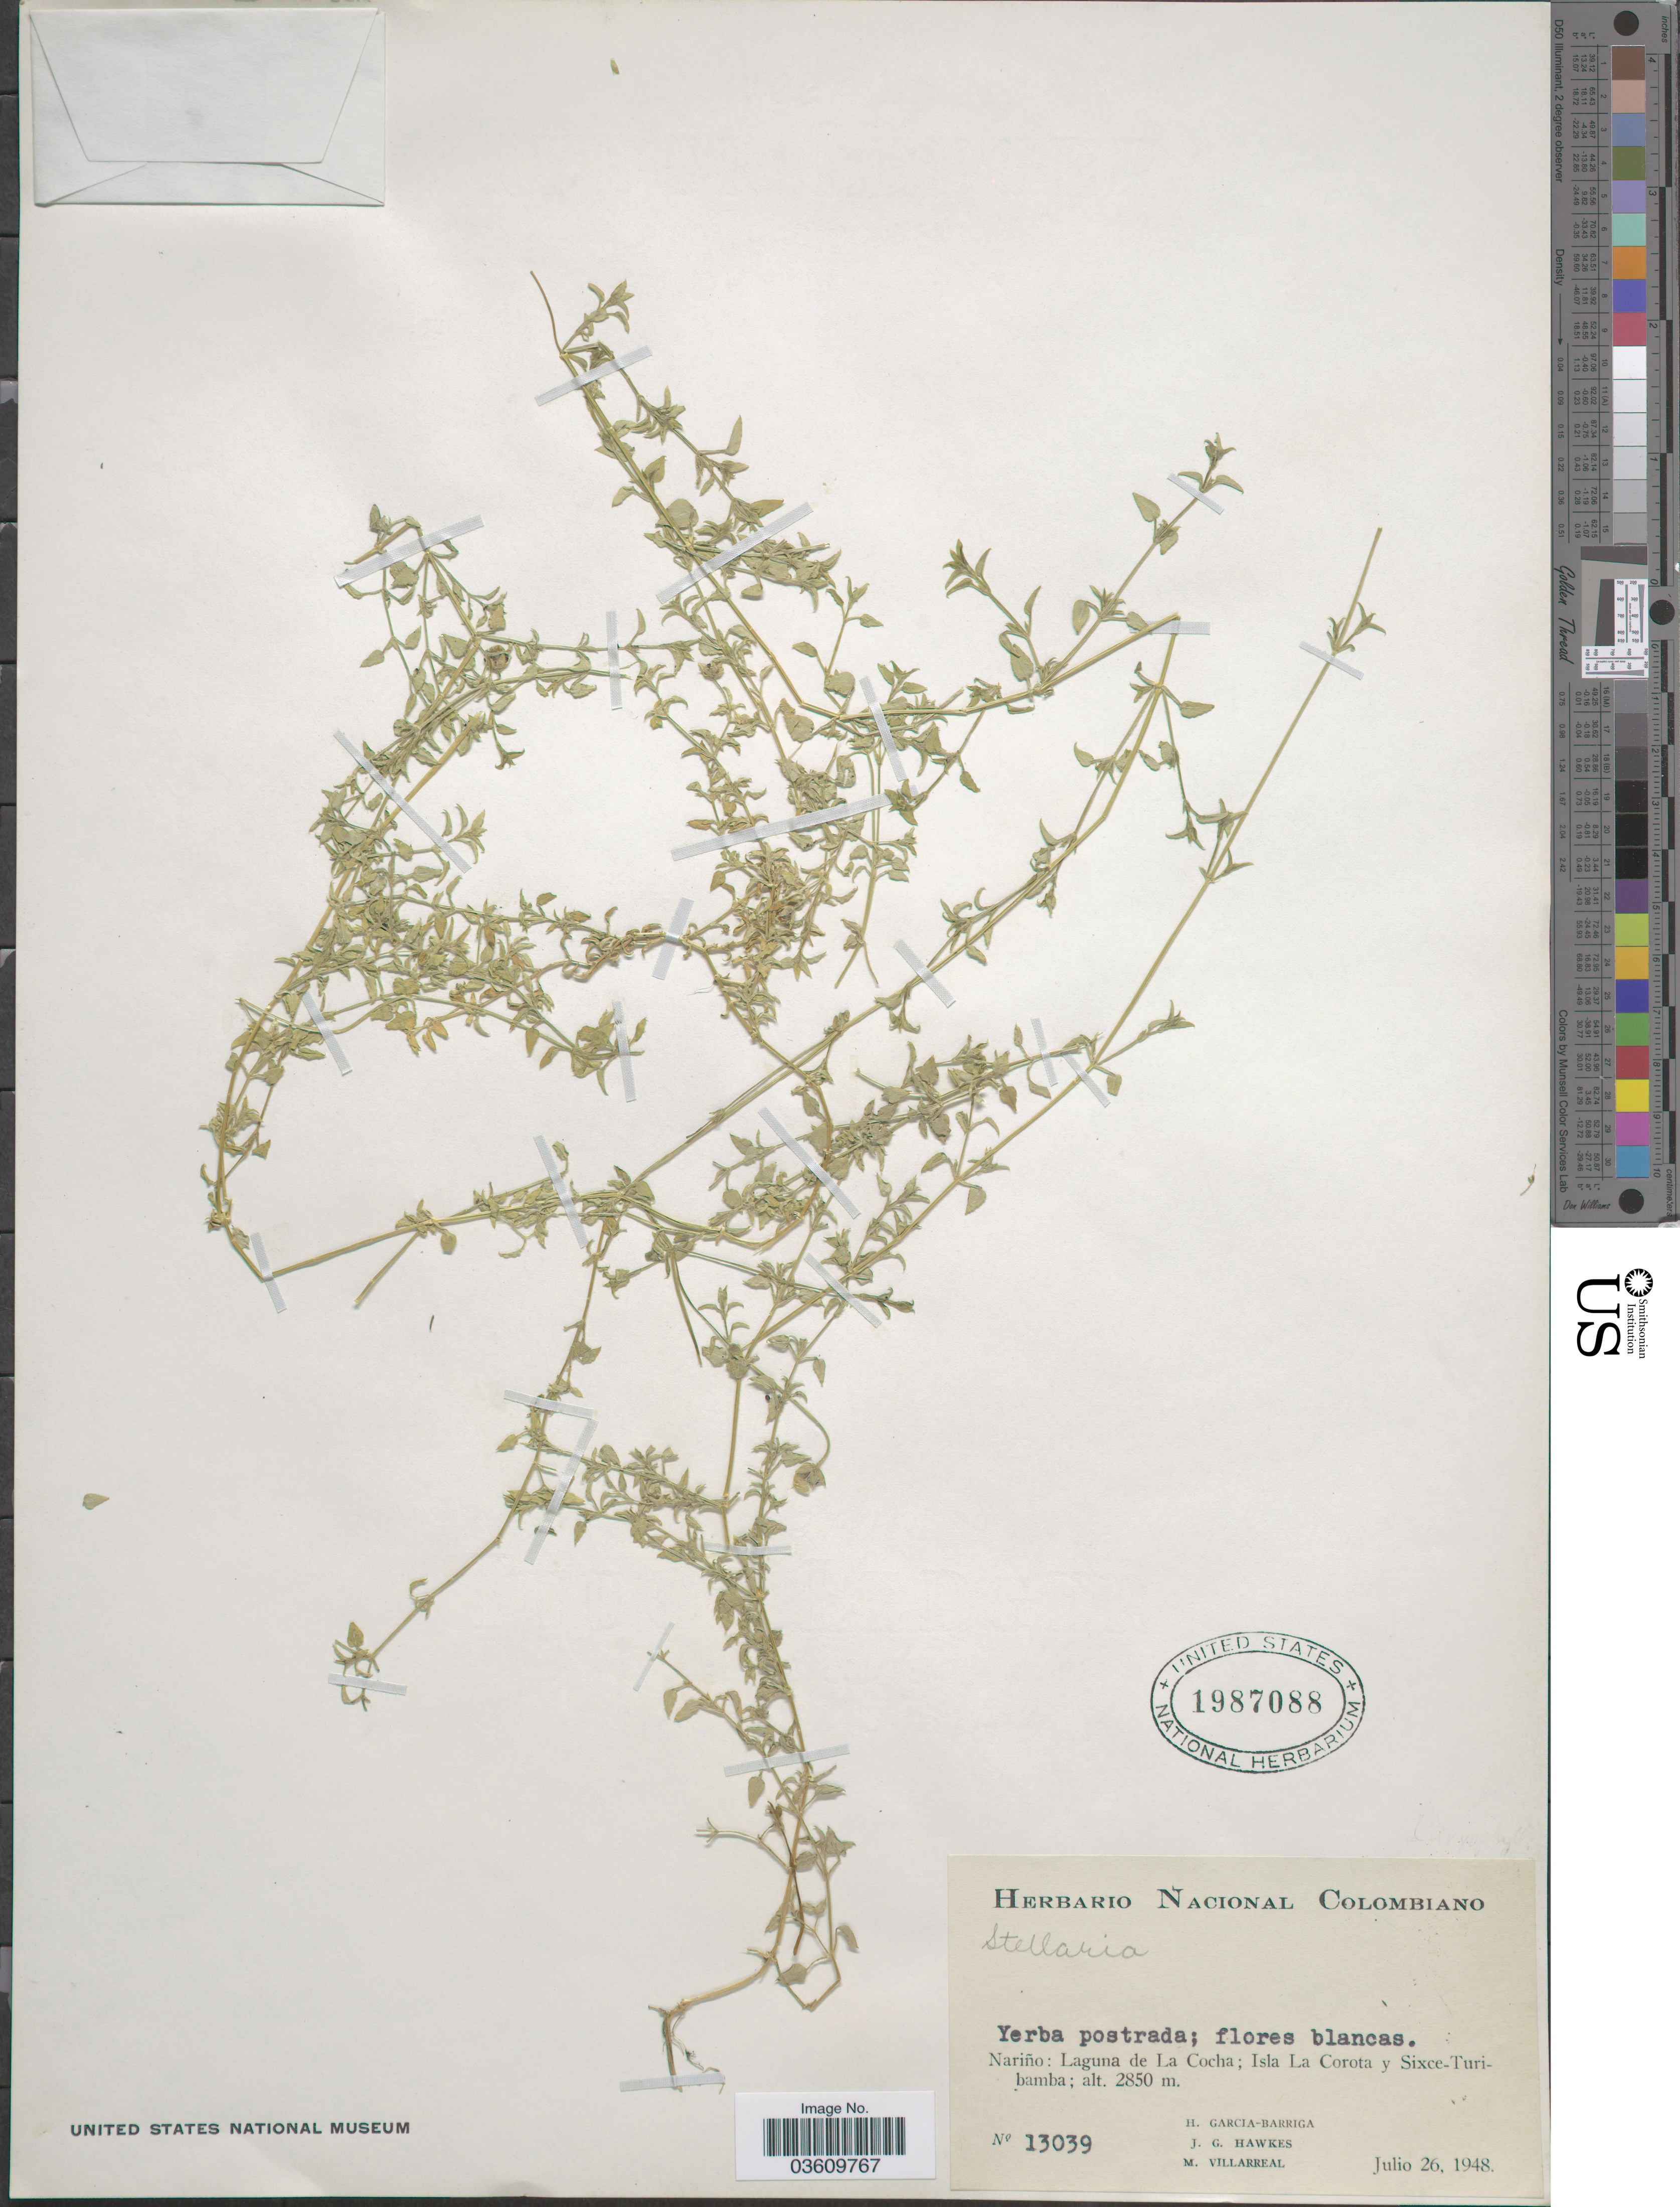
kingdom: Plantae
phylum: Tracheophyta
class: Magnoliopsida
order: Caryophyllales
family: Caryophyllaceae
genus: Stellaria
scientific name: Stellaria sp.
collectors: H. García Barriga, J. Hawkes & M. Villarreal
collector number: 13039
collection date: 1948-07-26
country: Colombia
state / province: Nariño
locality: Laguna de La Cocha; Isla La Corota y Sixce-Turibamba.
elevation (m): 2850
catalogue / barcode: US 1987088